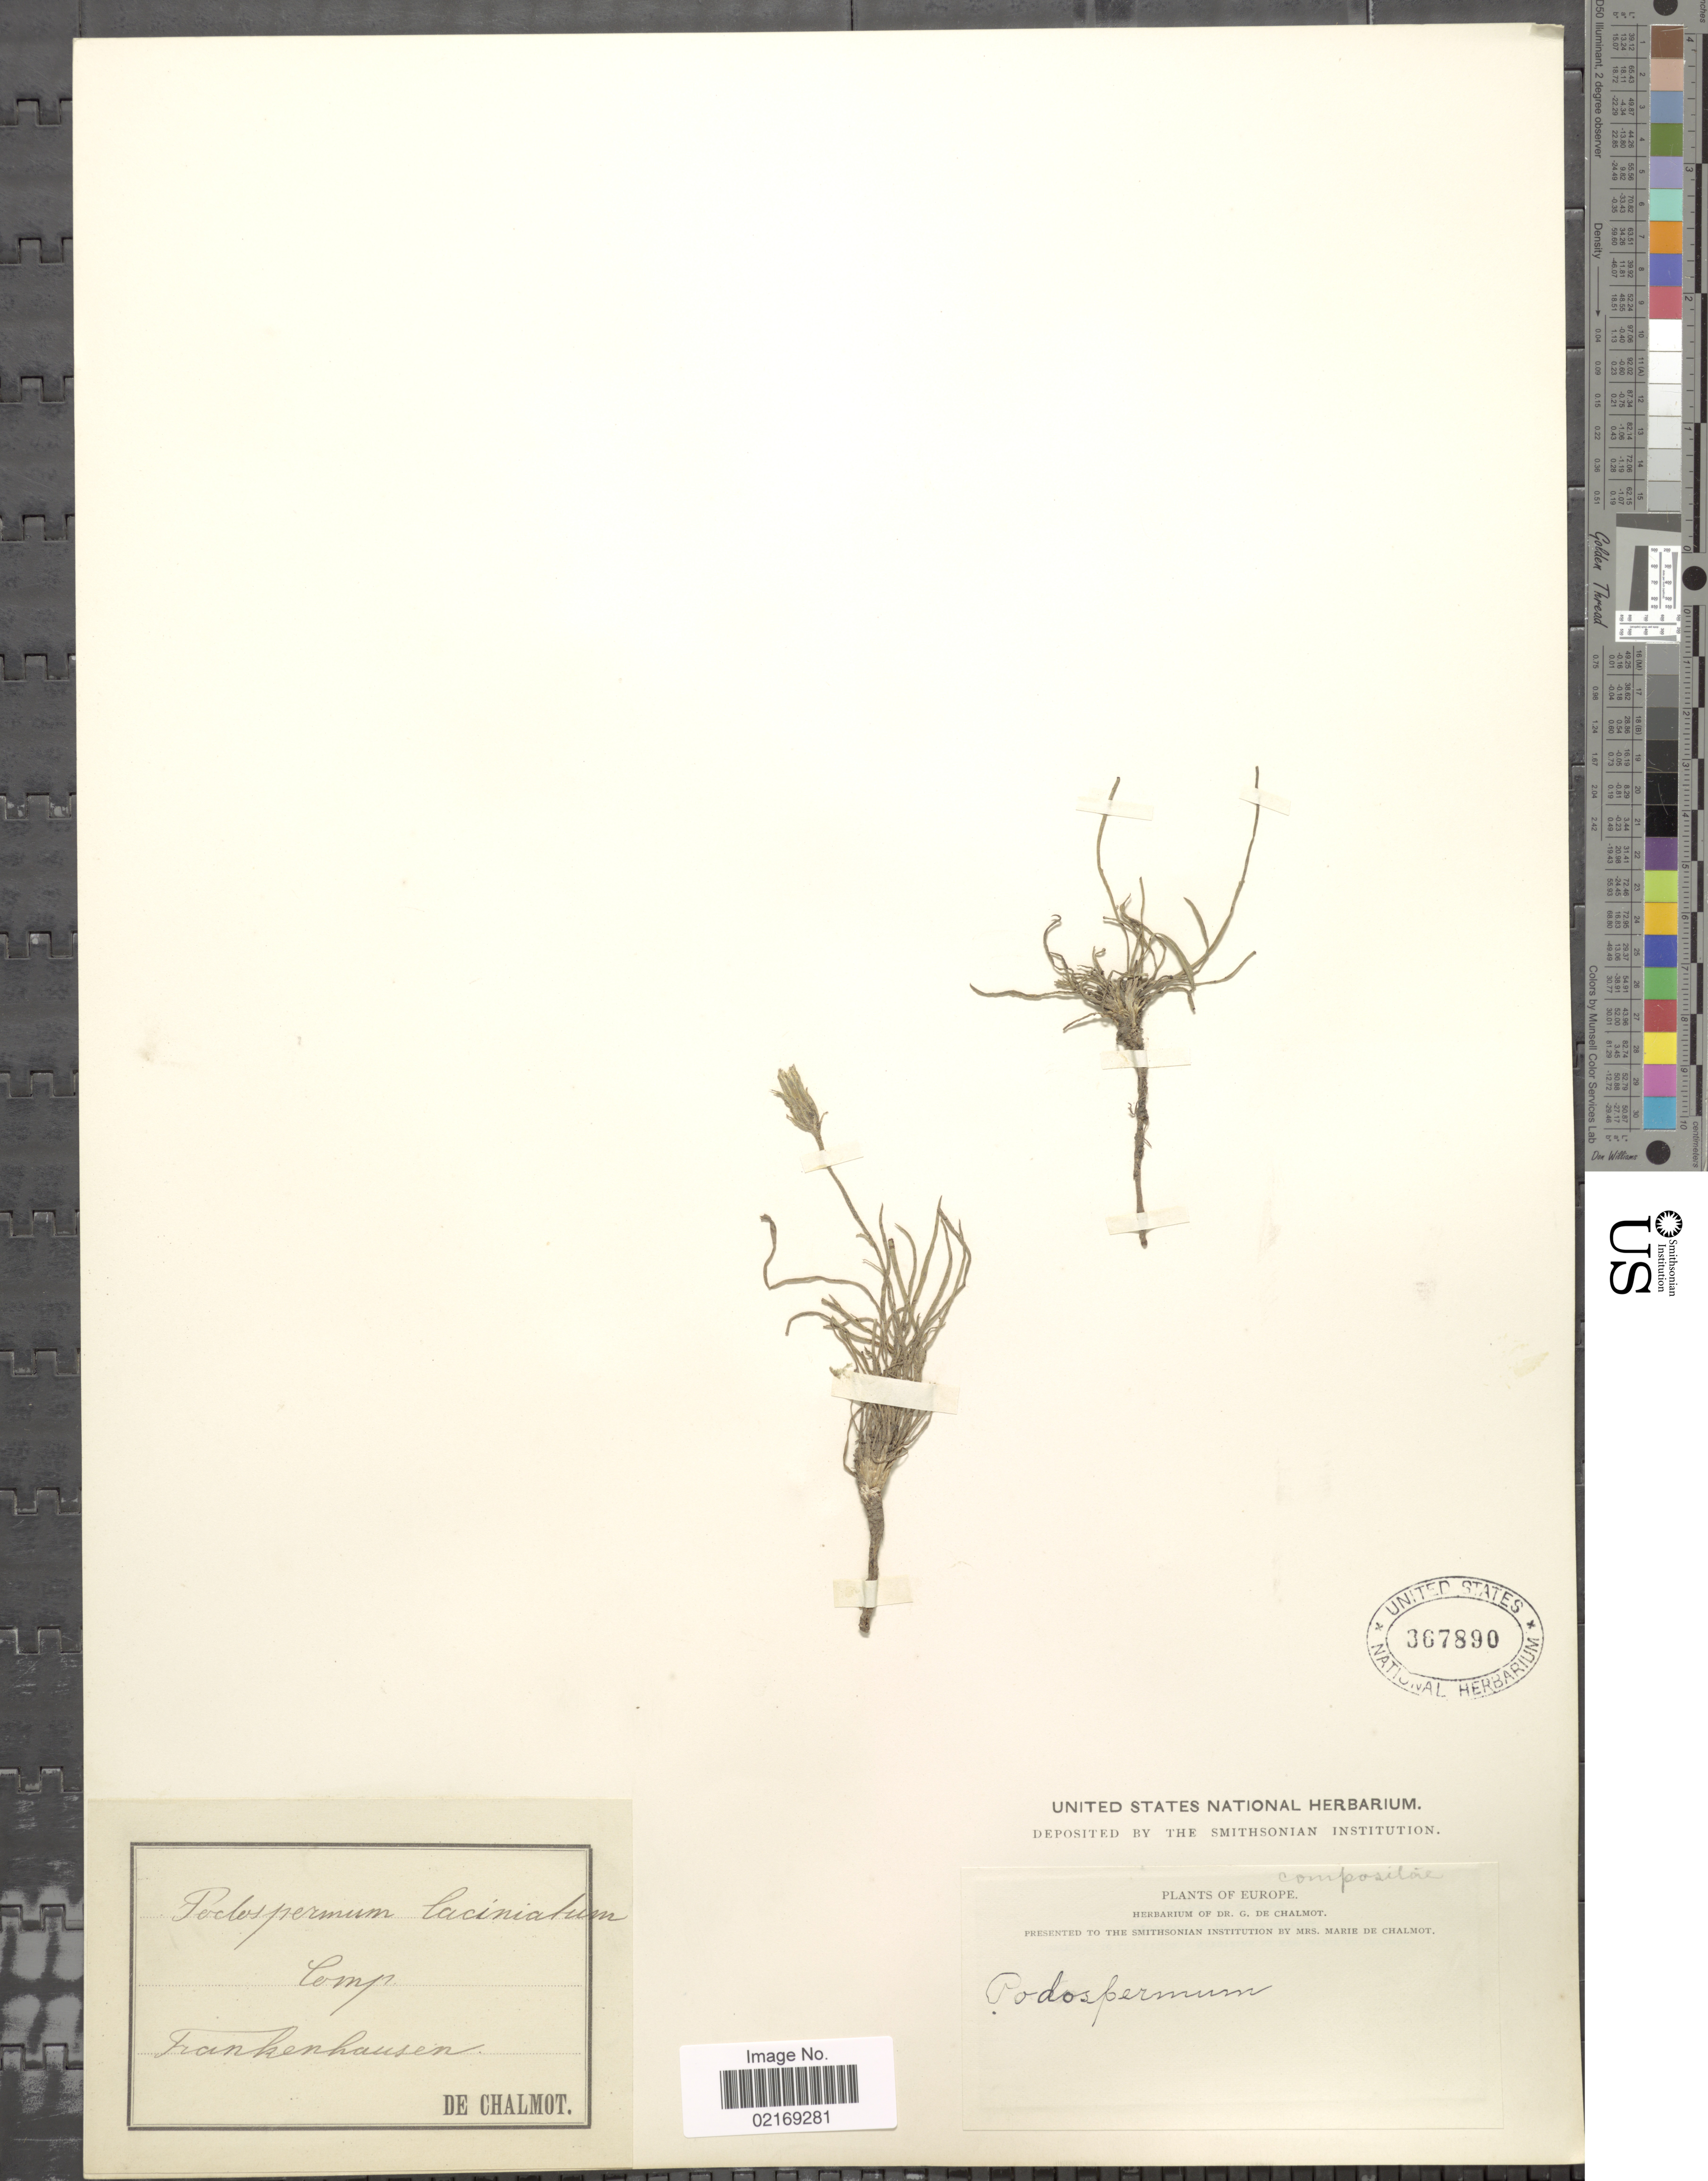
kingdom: Plantae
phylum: Tracheophyta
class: Magnoliopsida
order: Asterales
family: Asteraceae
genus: Podospermum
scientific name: Podospermum laciniatum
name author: (L.) DC.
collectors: G. de Chalmot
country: Germany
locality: Frankenhausen.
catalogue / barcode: US 367890